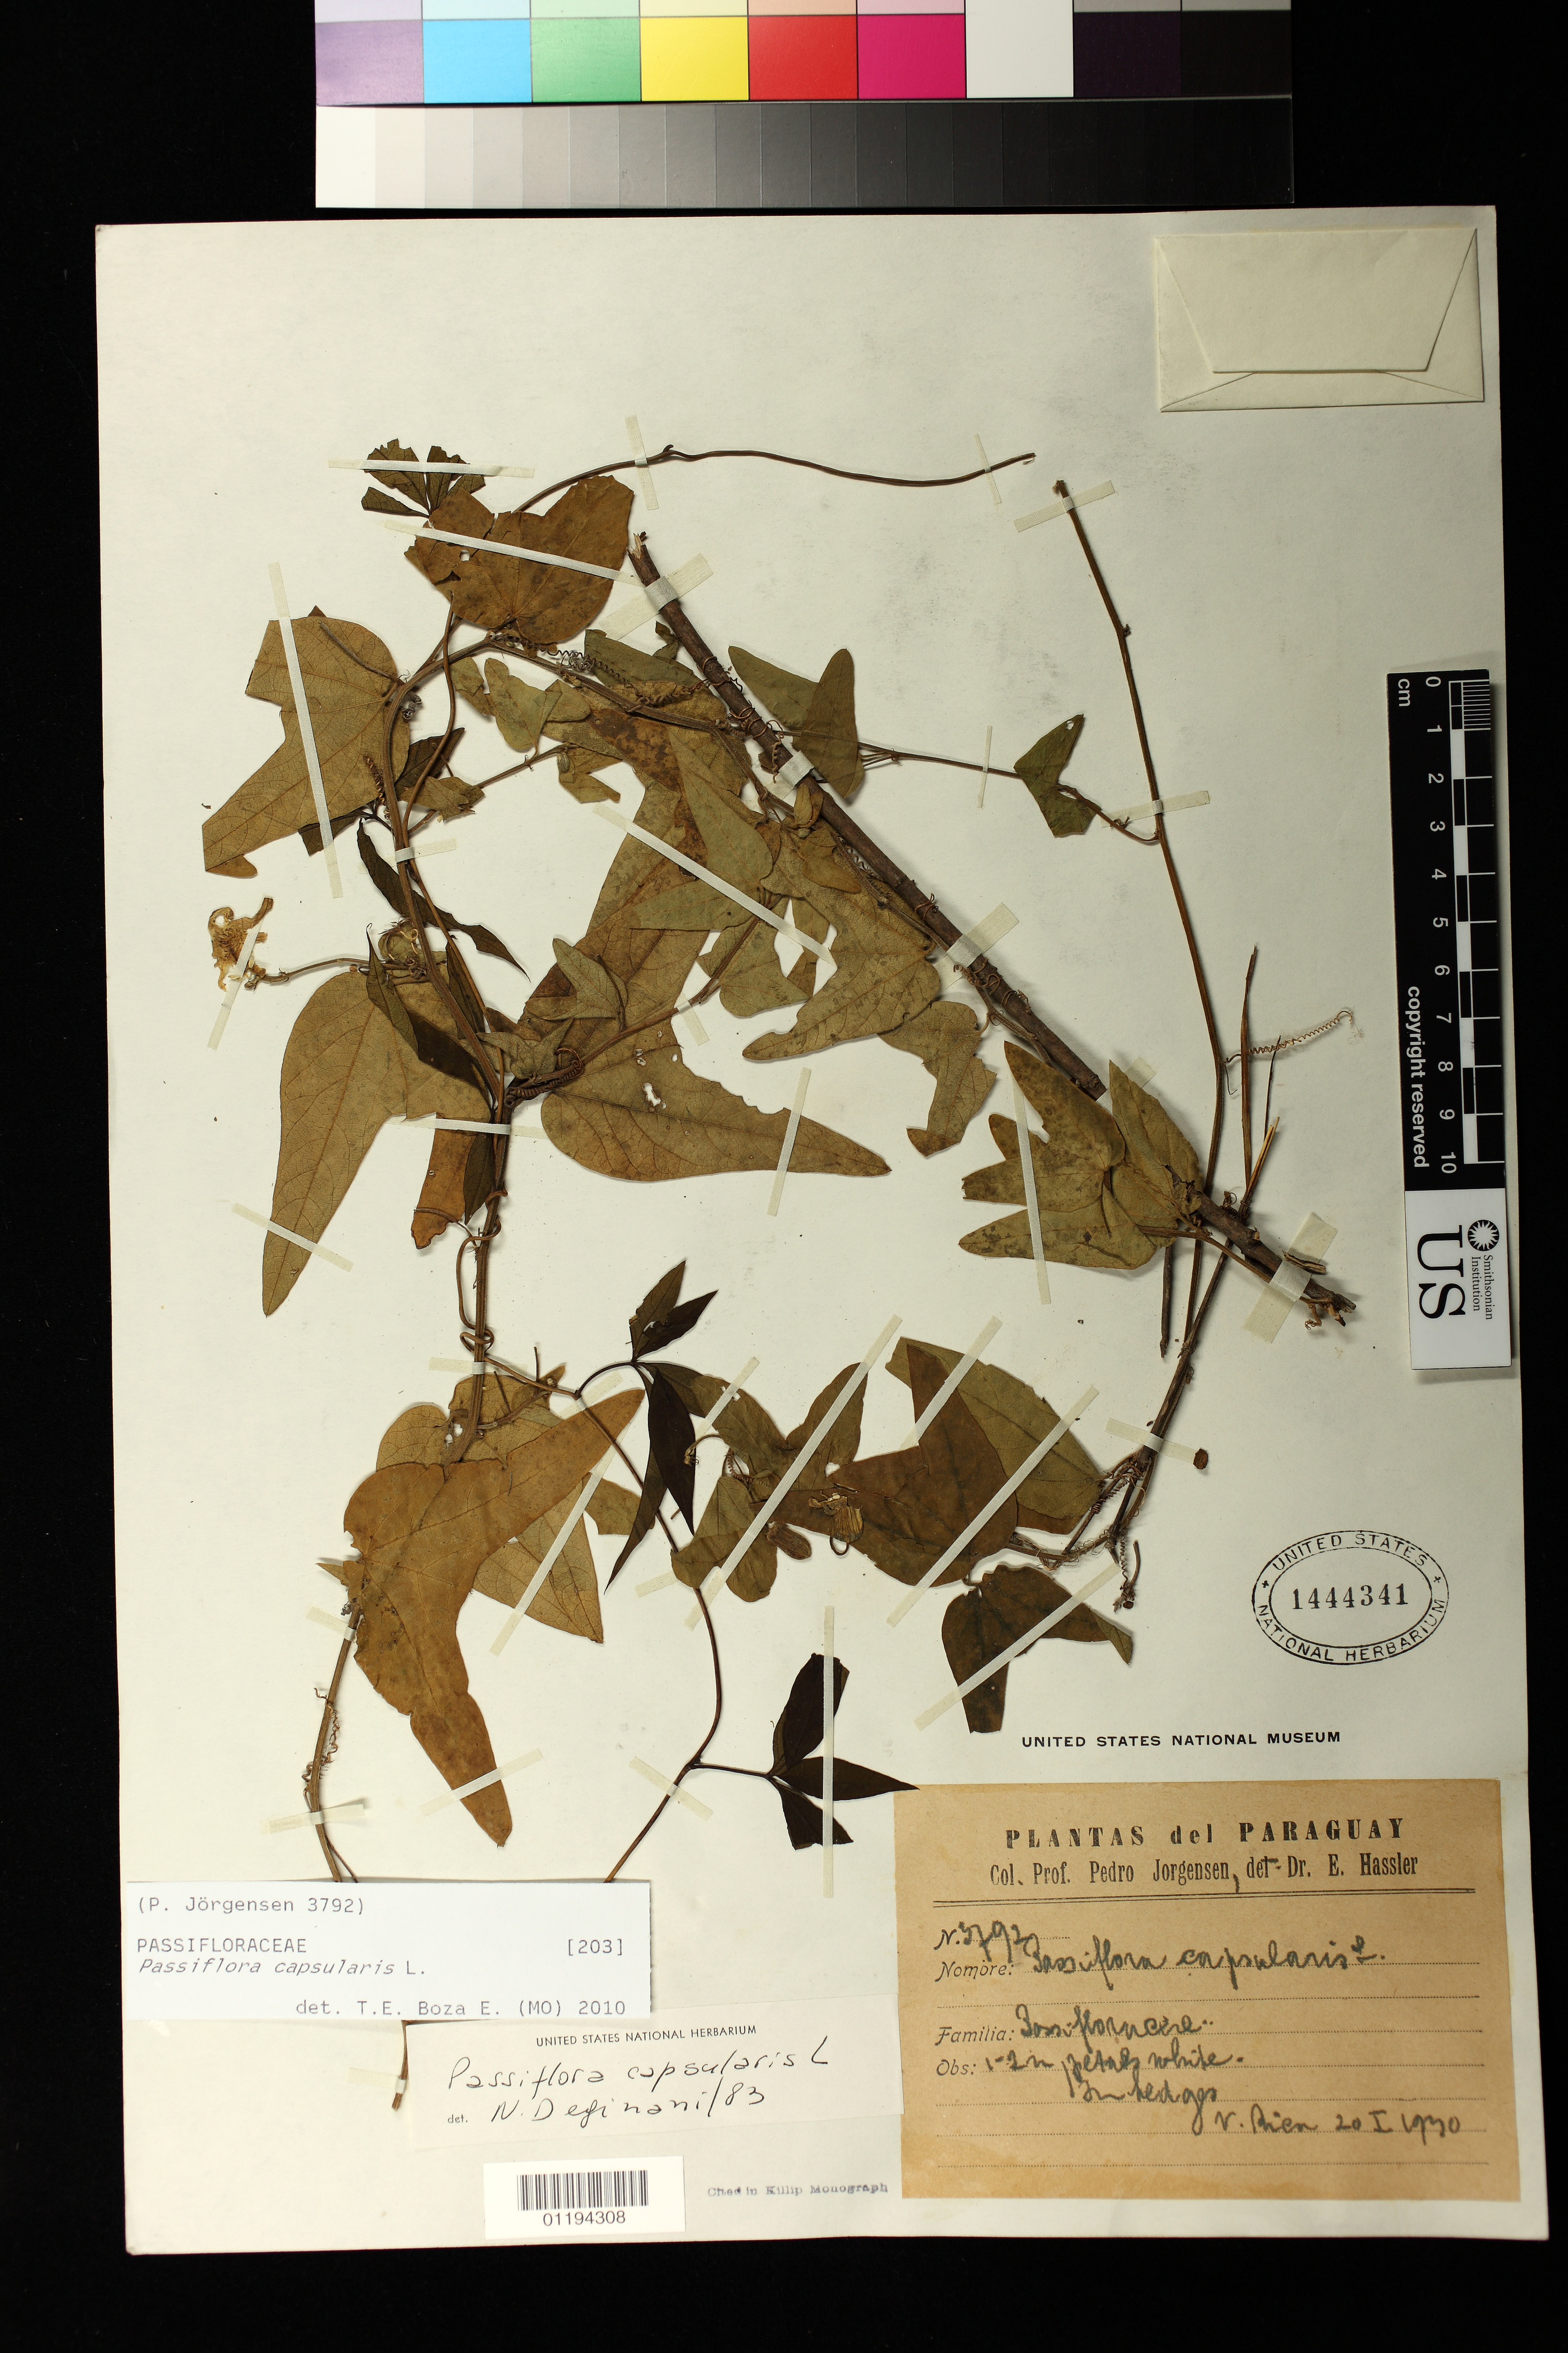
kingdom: Plantae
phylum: Tracheophyta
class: Magnoliopsida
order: Malpighiales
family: Passifloraceae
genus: Passiflora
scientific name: Passiflora capsularis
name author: L.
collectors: P. Jörgensen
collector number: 3792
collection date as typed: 20 Jan 1930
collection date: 1930-01-20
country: Paraguay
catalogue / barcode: US 1444341